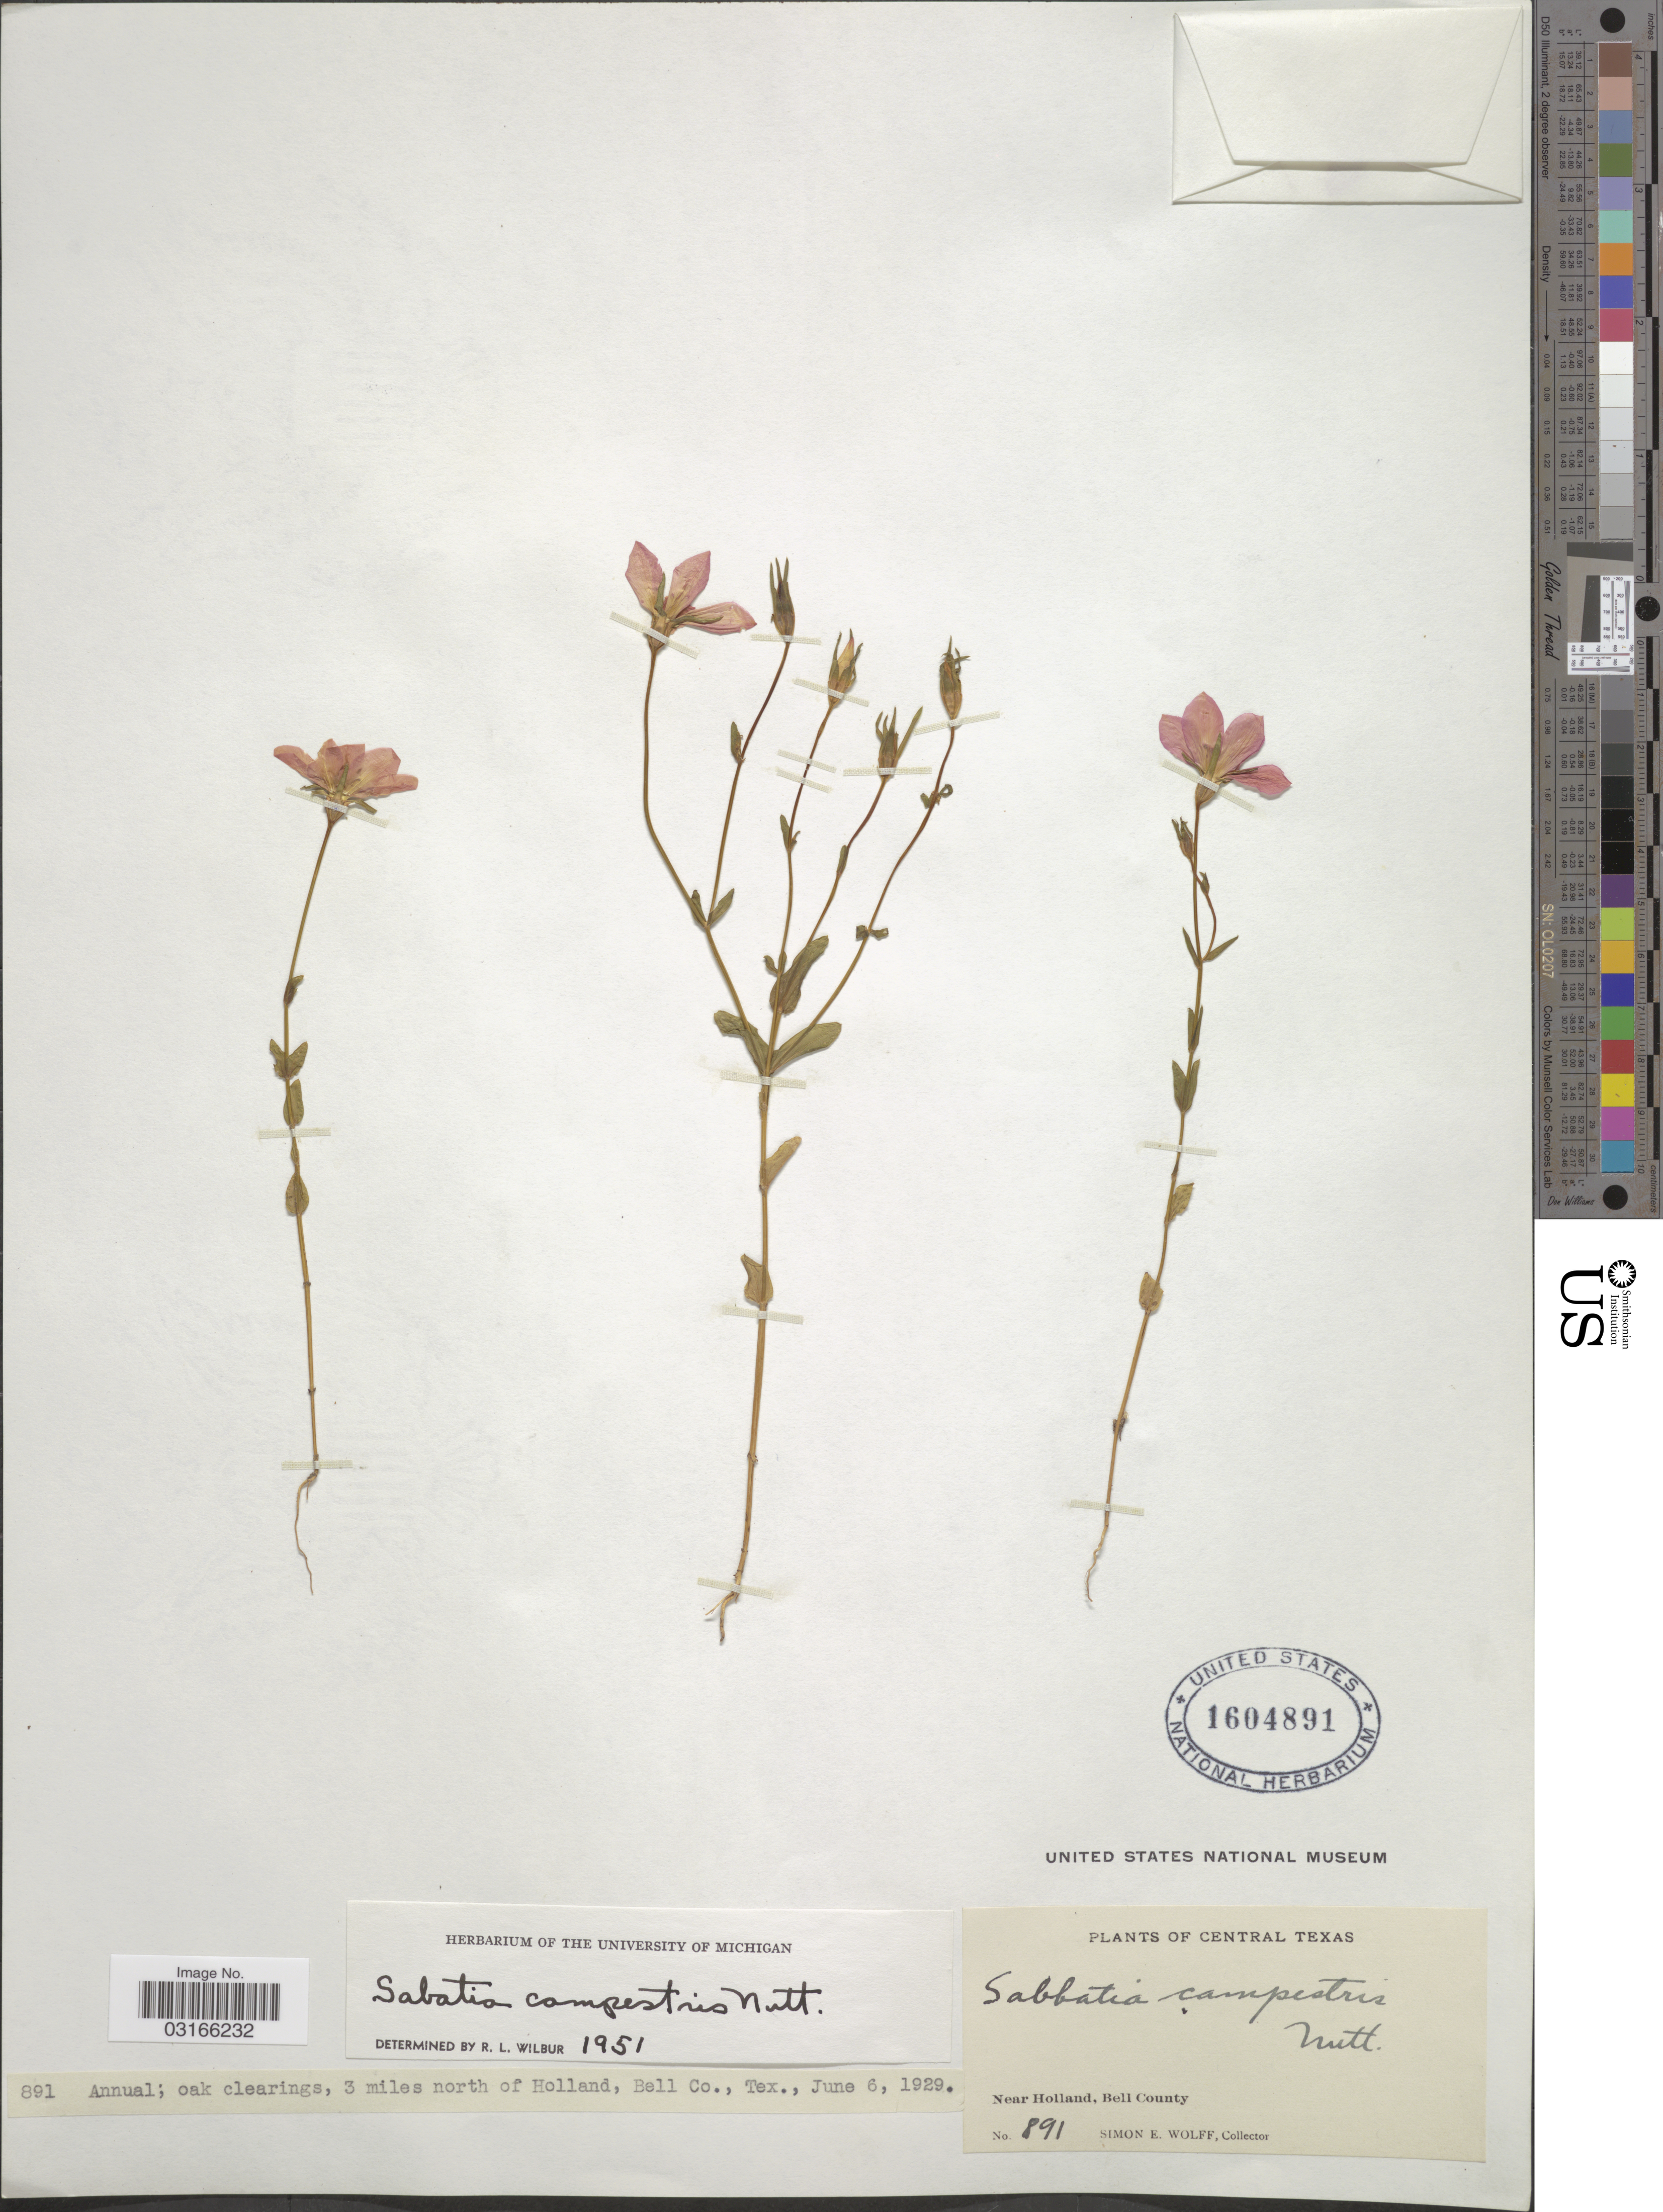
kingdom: Plantae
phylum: Tracheophyta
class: Magnoliopsida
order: Gentianales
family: Gentianaceae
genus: Sabatia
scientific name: Sabatia campestris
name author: Nutt.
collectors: S. E. Wolff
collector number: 891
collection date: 1929-06-06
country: United States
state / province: Texas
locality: Central Texas, Near Holland, Bell County. 3 miles north of Holland.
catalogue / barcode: US 1604891